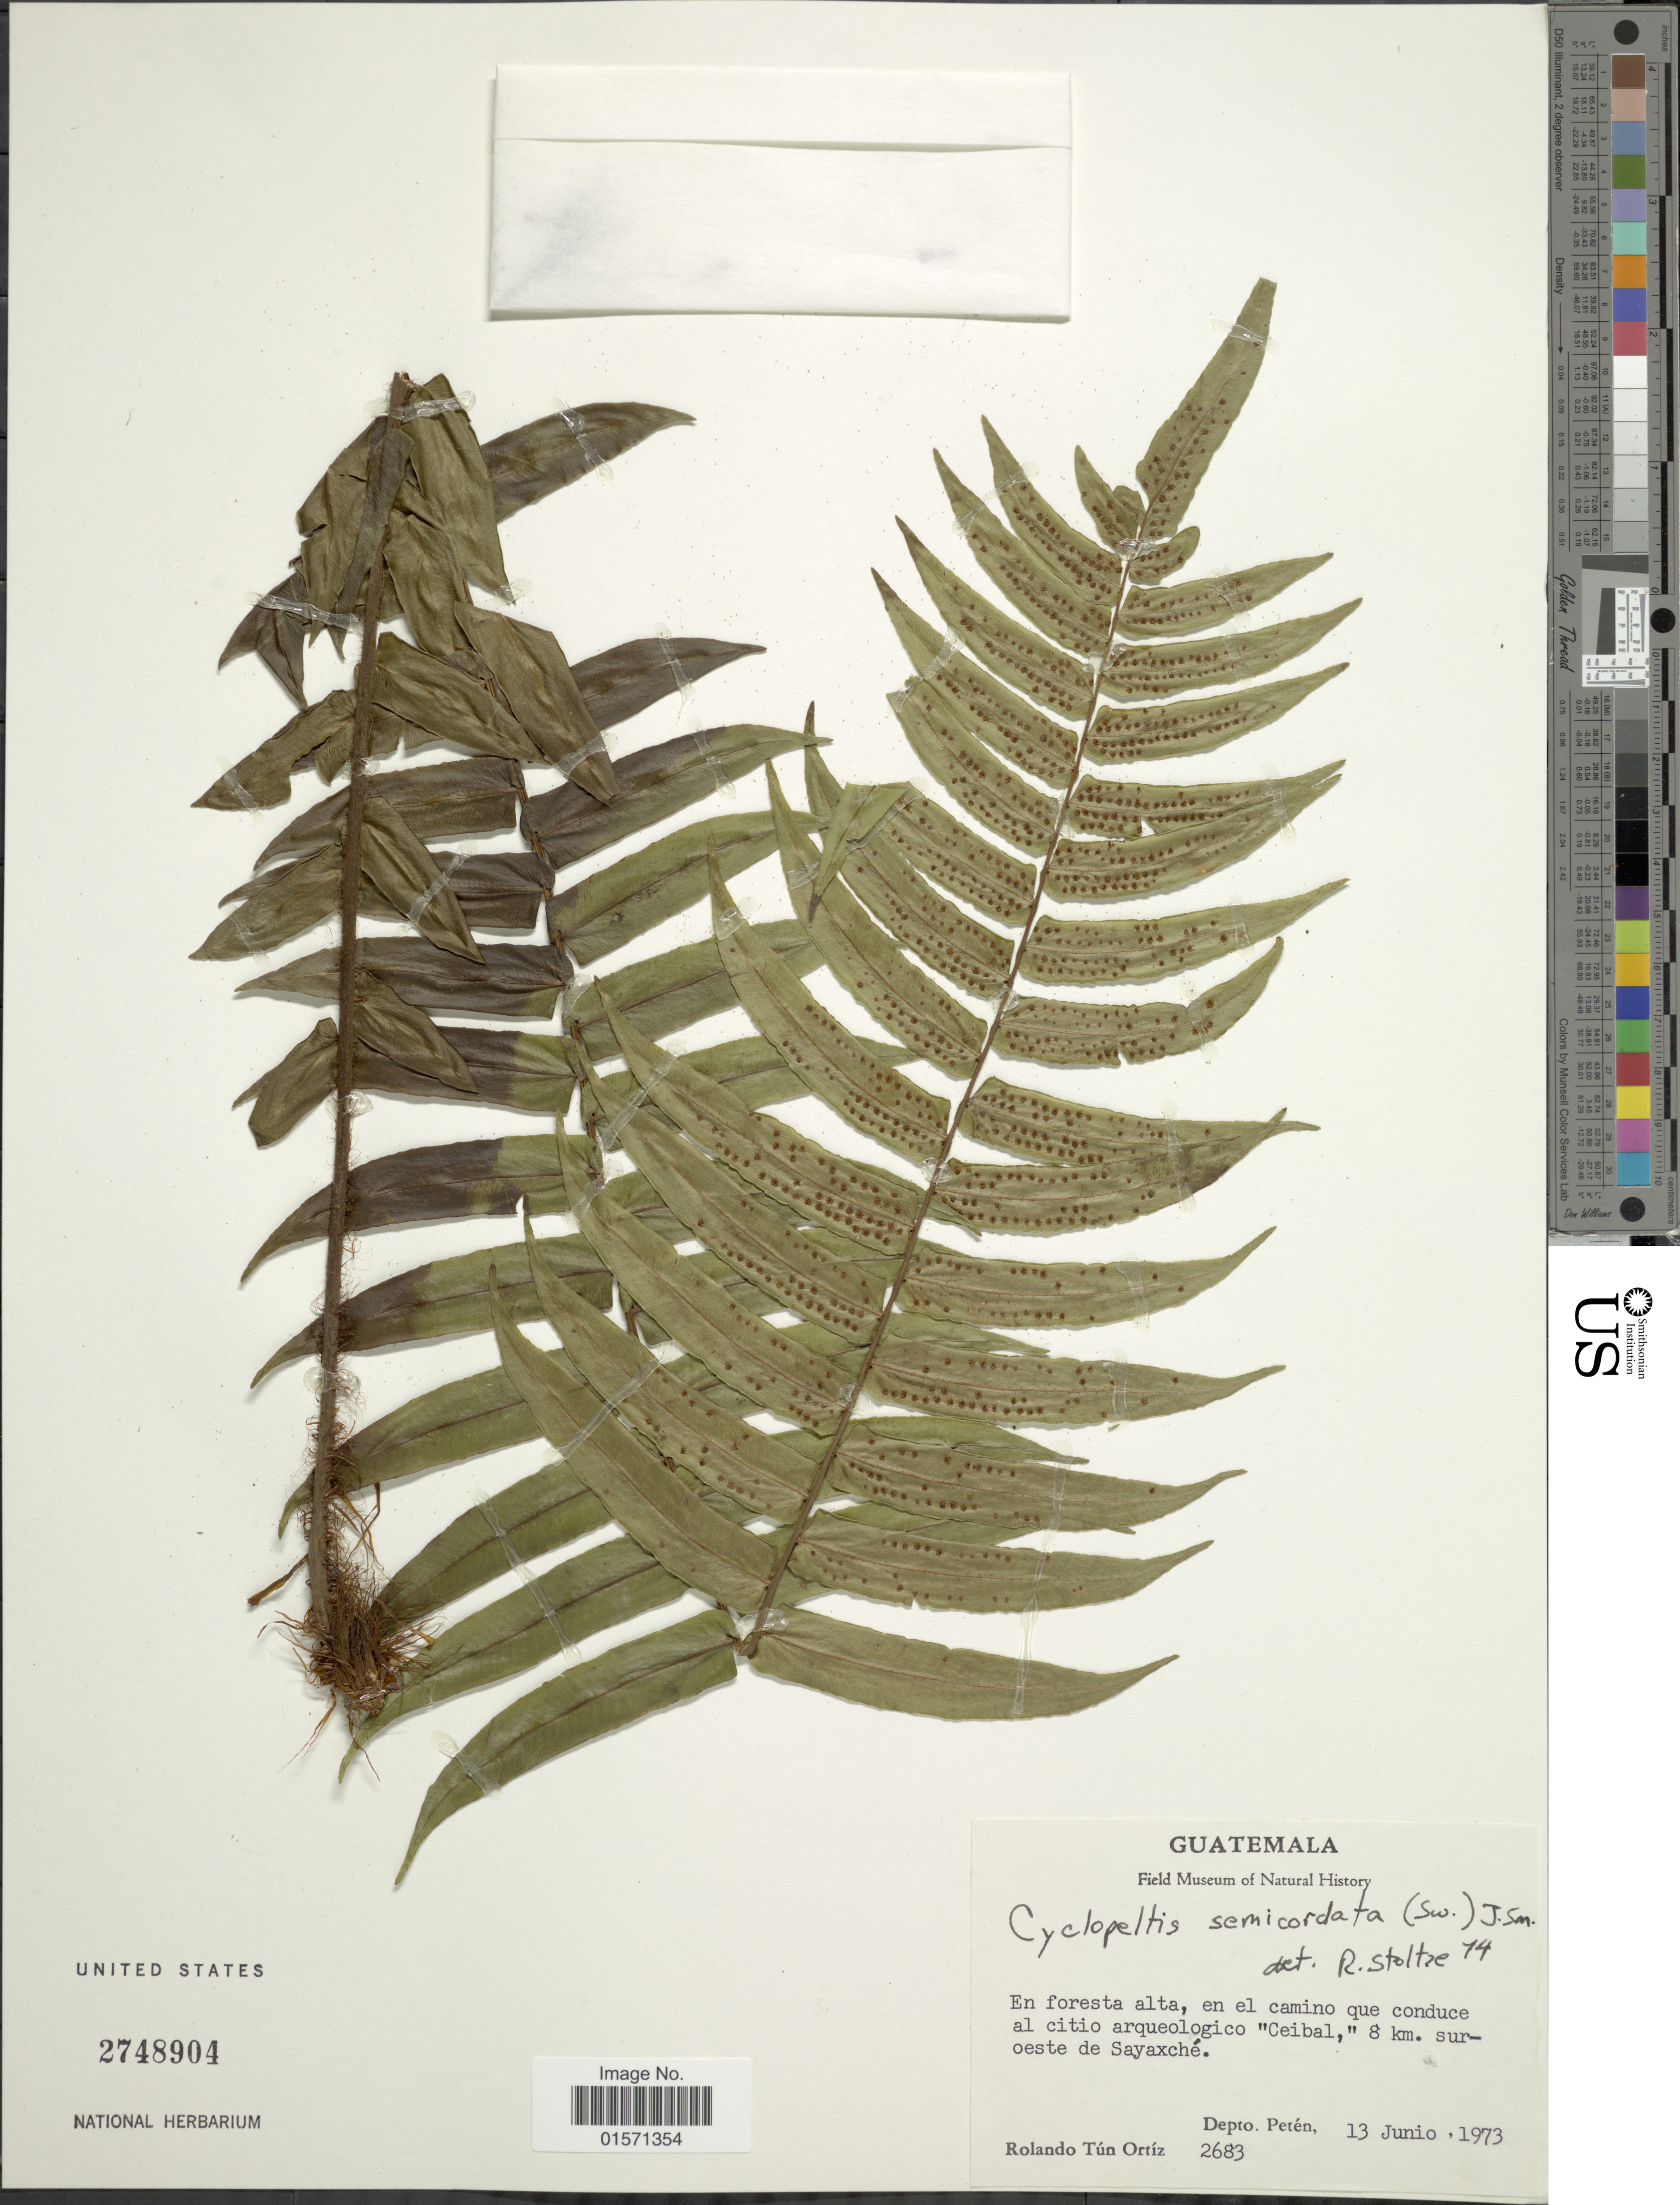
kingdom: Plantae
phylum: Tracheophyta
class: Polypodiopsida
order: Polypodiales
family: Lomariopsidaceae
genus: Cyclopeltis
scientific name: Cyclopeltis semicordata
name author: (Sw.) J. Sm.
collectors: R. T. Ortíz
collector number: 2683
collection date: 1973-06-13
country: Guatemala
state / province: El Petén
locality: En foresta alta, en el camino que conduce al citio arqueologico, "Ceibal" 8 km suroeste de Sayaxche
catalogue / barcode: US 2748904